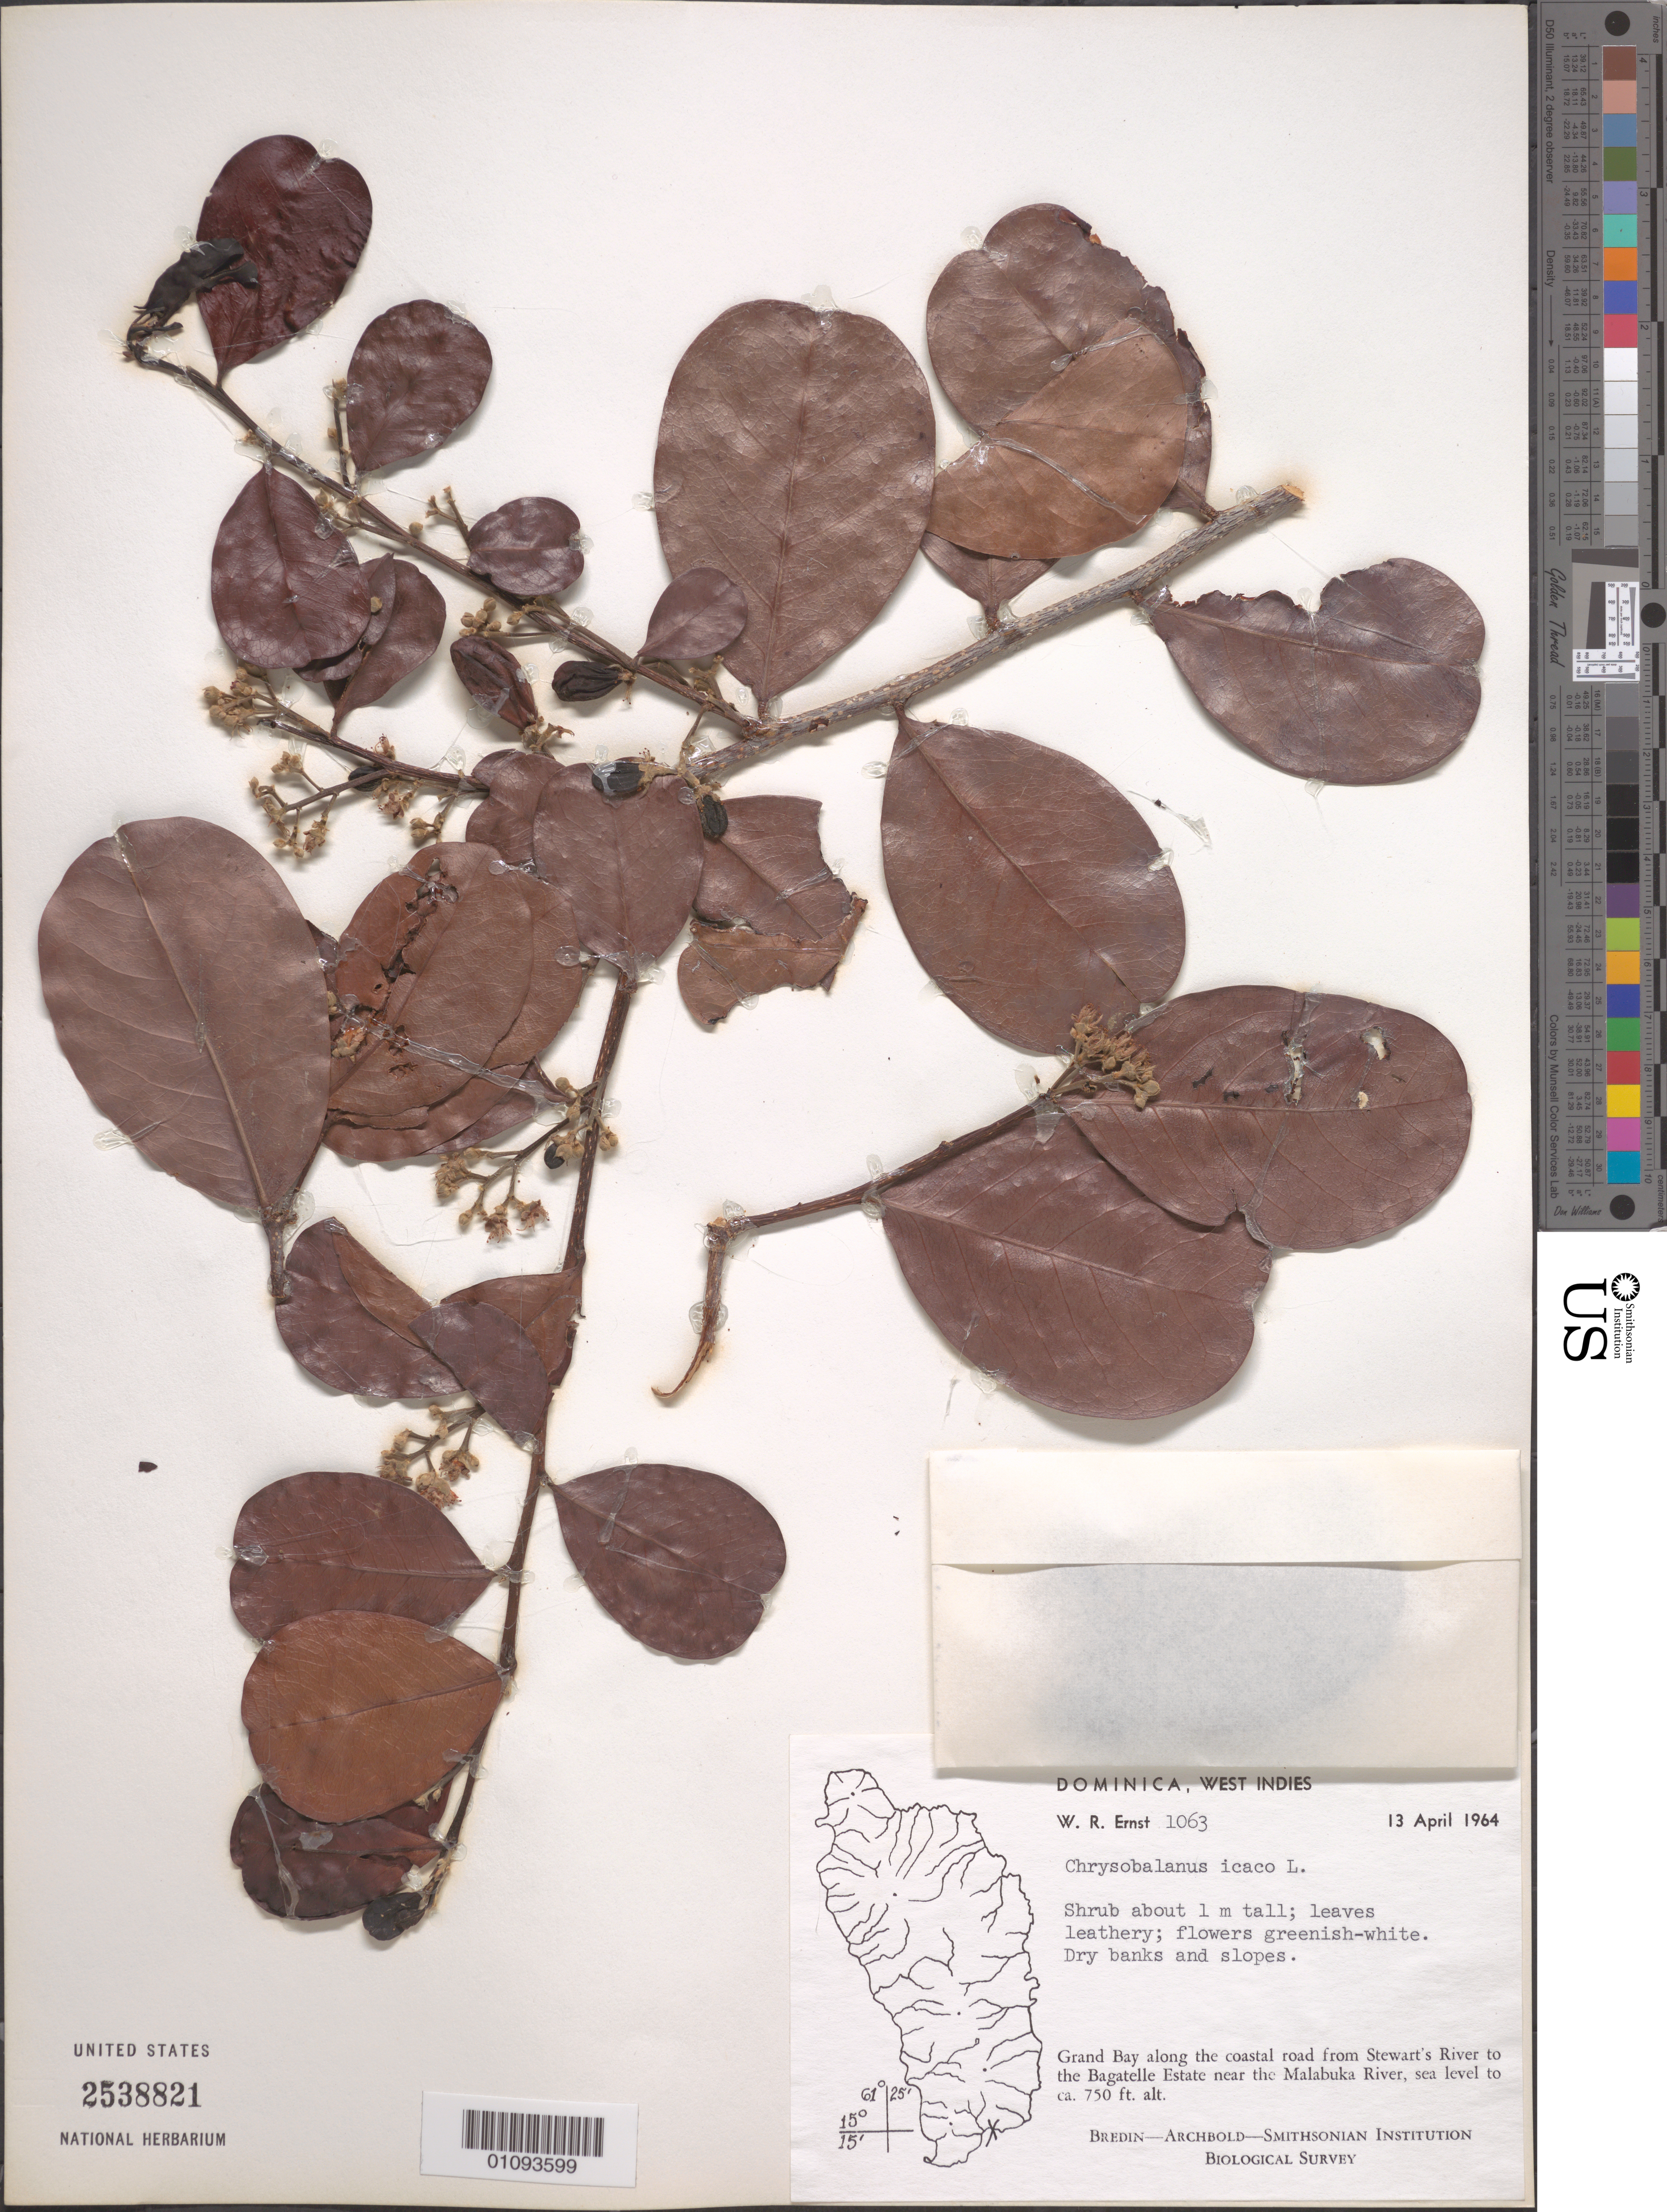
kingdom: Plantae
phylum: Tracheophyta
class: Magnoliopsida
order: Malpighiales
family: Chrysobalanaceae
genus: Chrysobalanus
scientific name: Chrysobalanus icaco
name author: L.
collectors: W. R. Ernst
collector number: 1063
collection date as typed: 13 Apr 1964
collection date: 1964-04-13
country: Dominica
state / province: St. Patrick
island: Dominica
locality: Grand Bay along the coastal road from Stewart's River to the Bagatelle Estate near the Malabuka River. Found on dry banks and slopes.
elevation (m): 0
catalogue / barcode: US 2358821